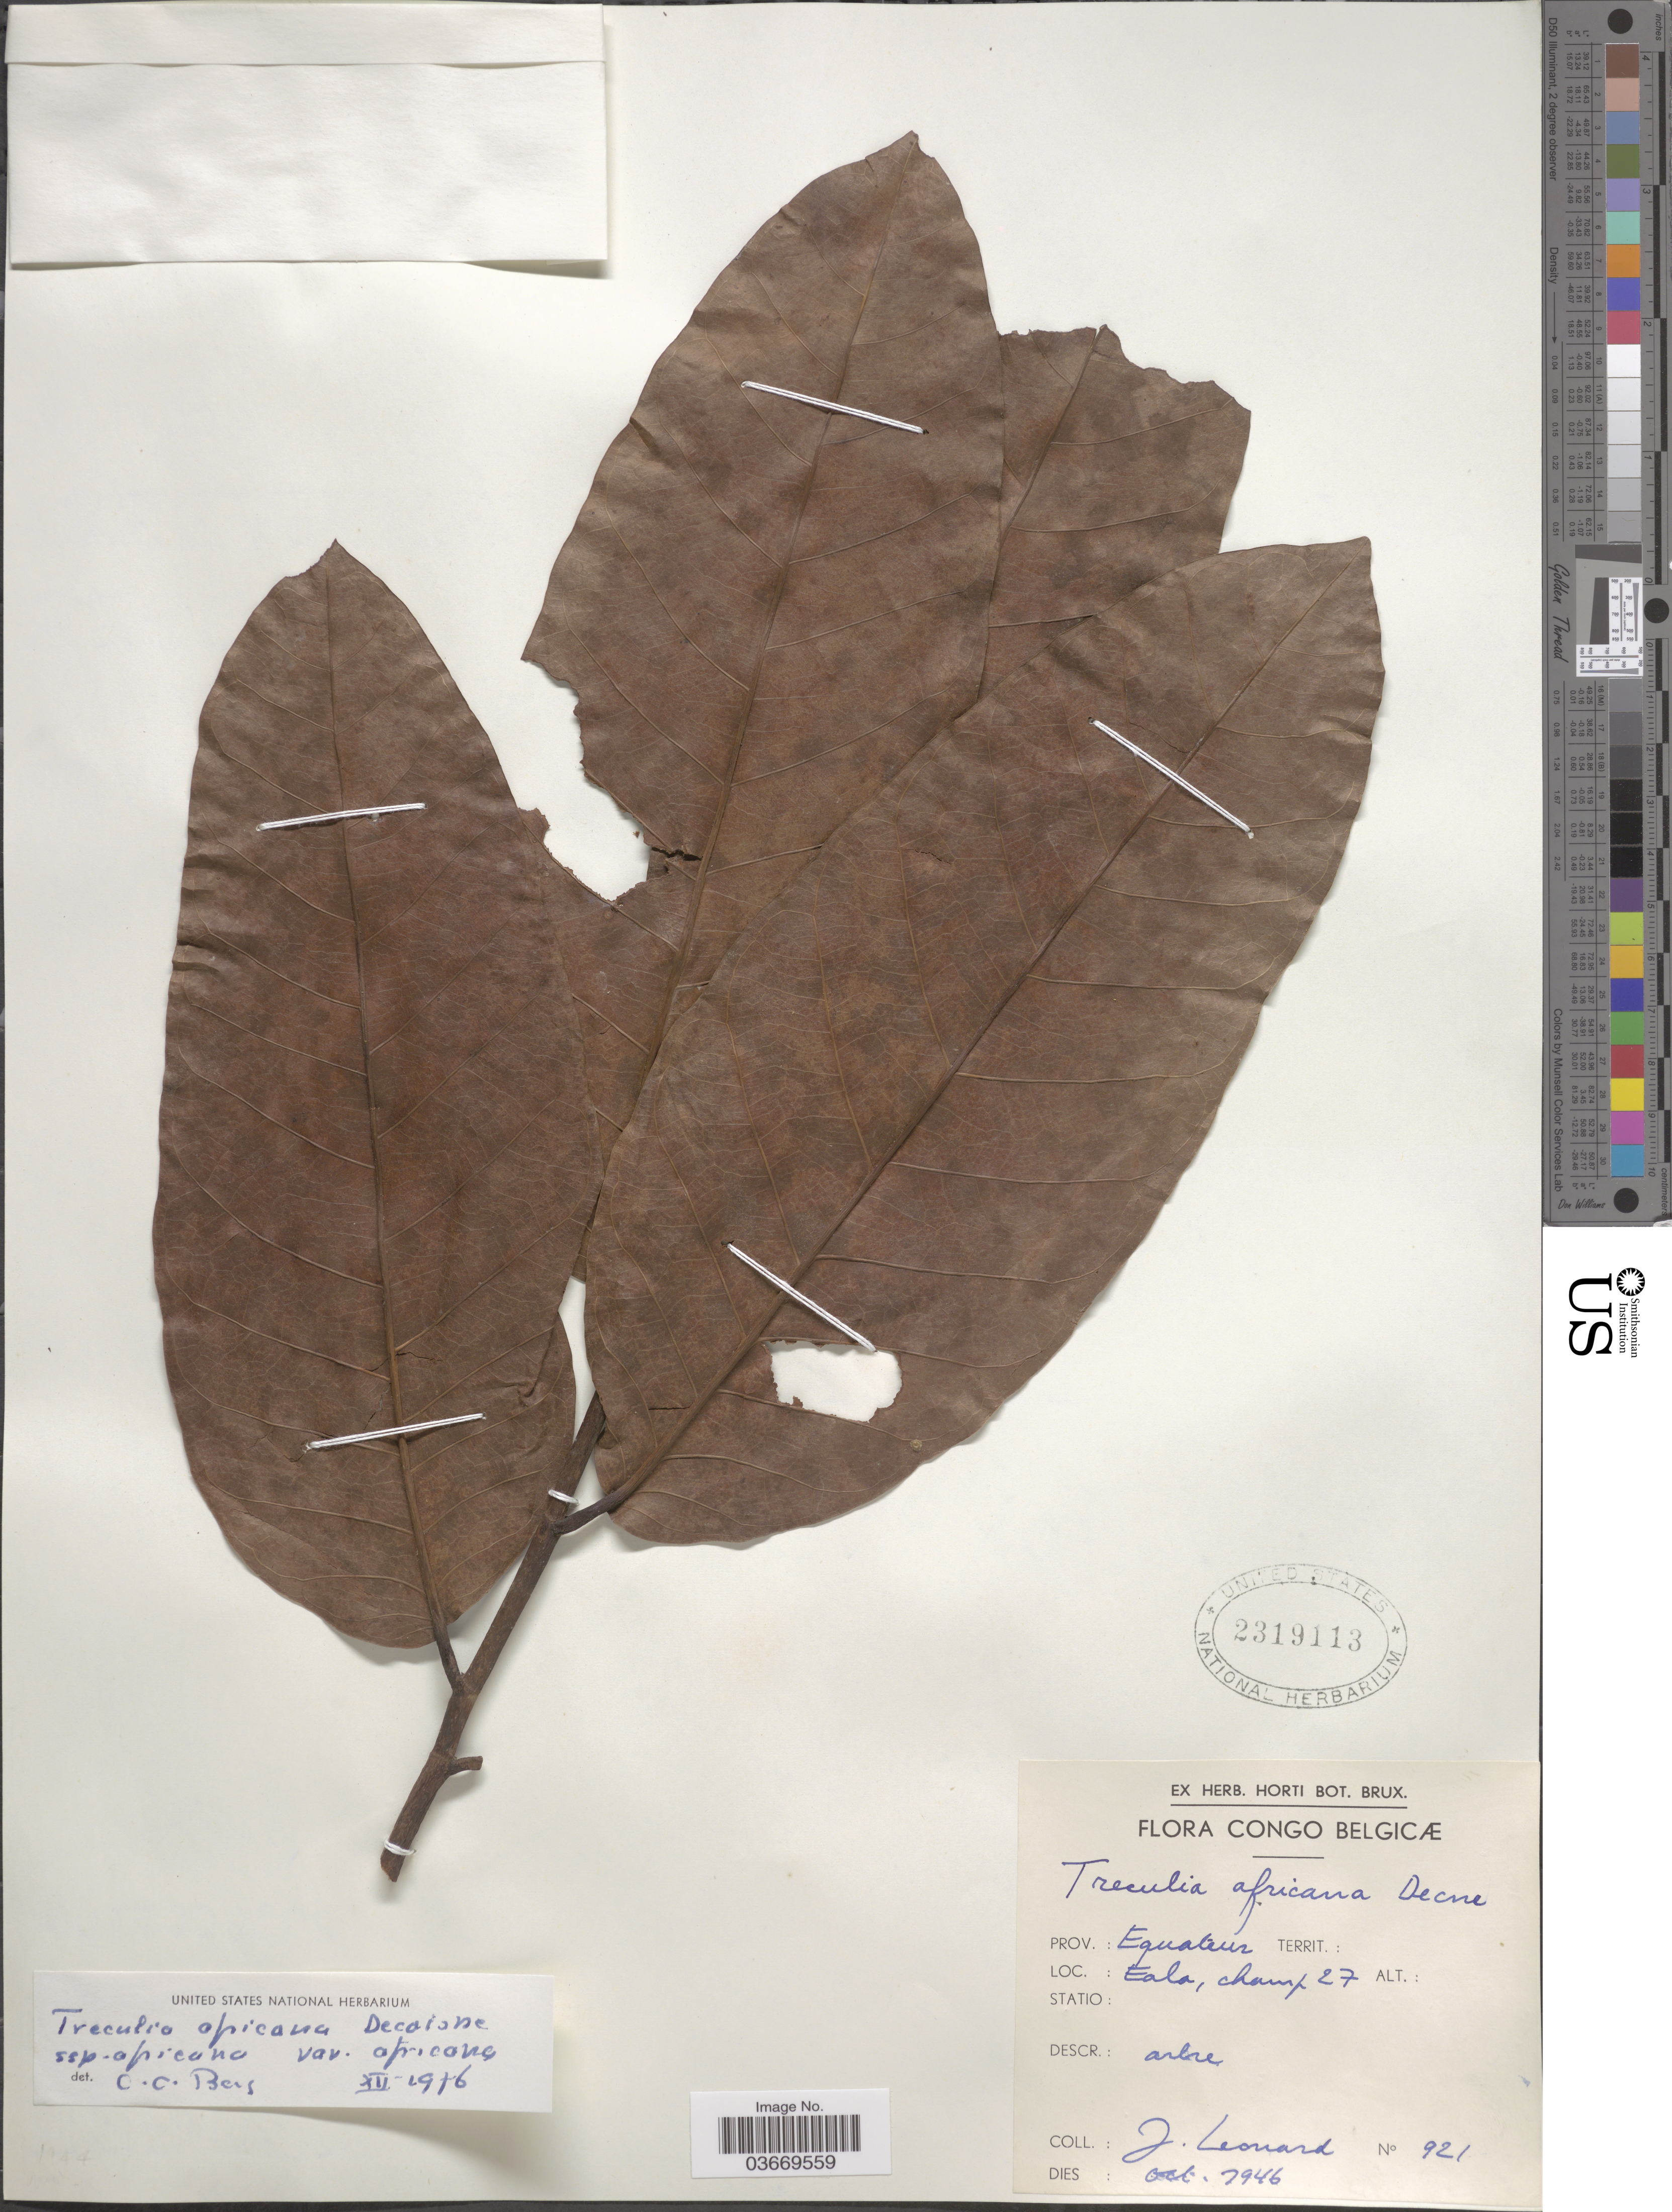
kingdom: Plantae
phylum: Tracheophyta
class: Magnoliopsida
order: Rosales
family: Moraceae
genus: Treculia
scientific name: Treculia africana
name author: Decne.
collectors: J. Leonard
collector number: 921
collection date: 1946-10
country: Congo, Democratic Republic of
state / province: Equateur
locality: Congo Belgicæ. Eala, champ 27.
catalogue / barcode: US 2319113